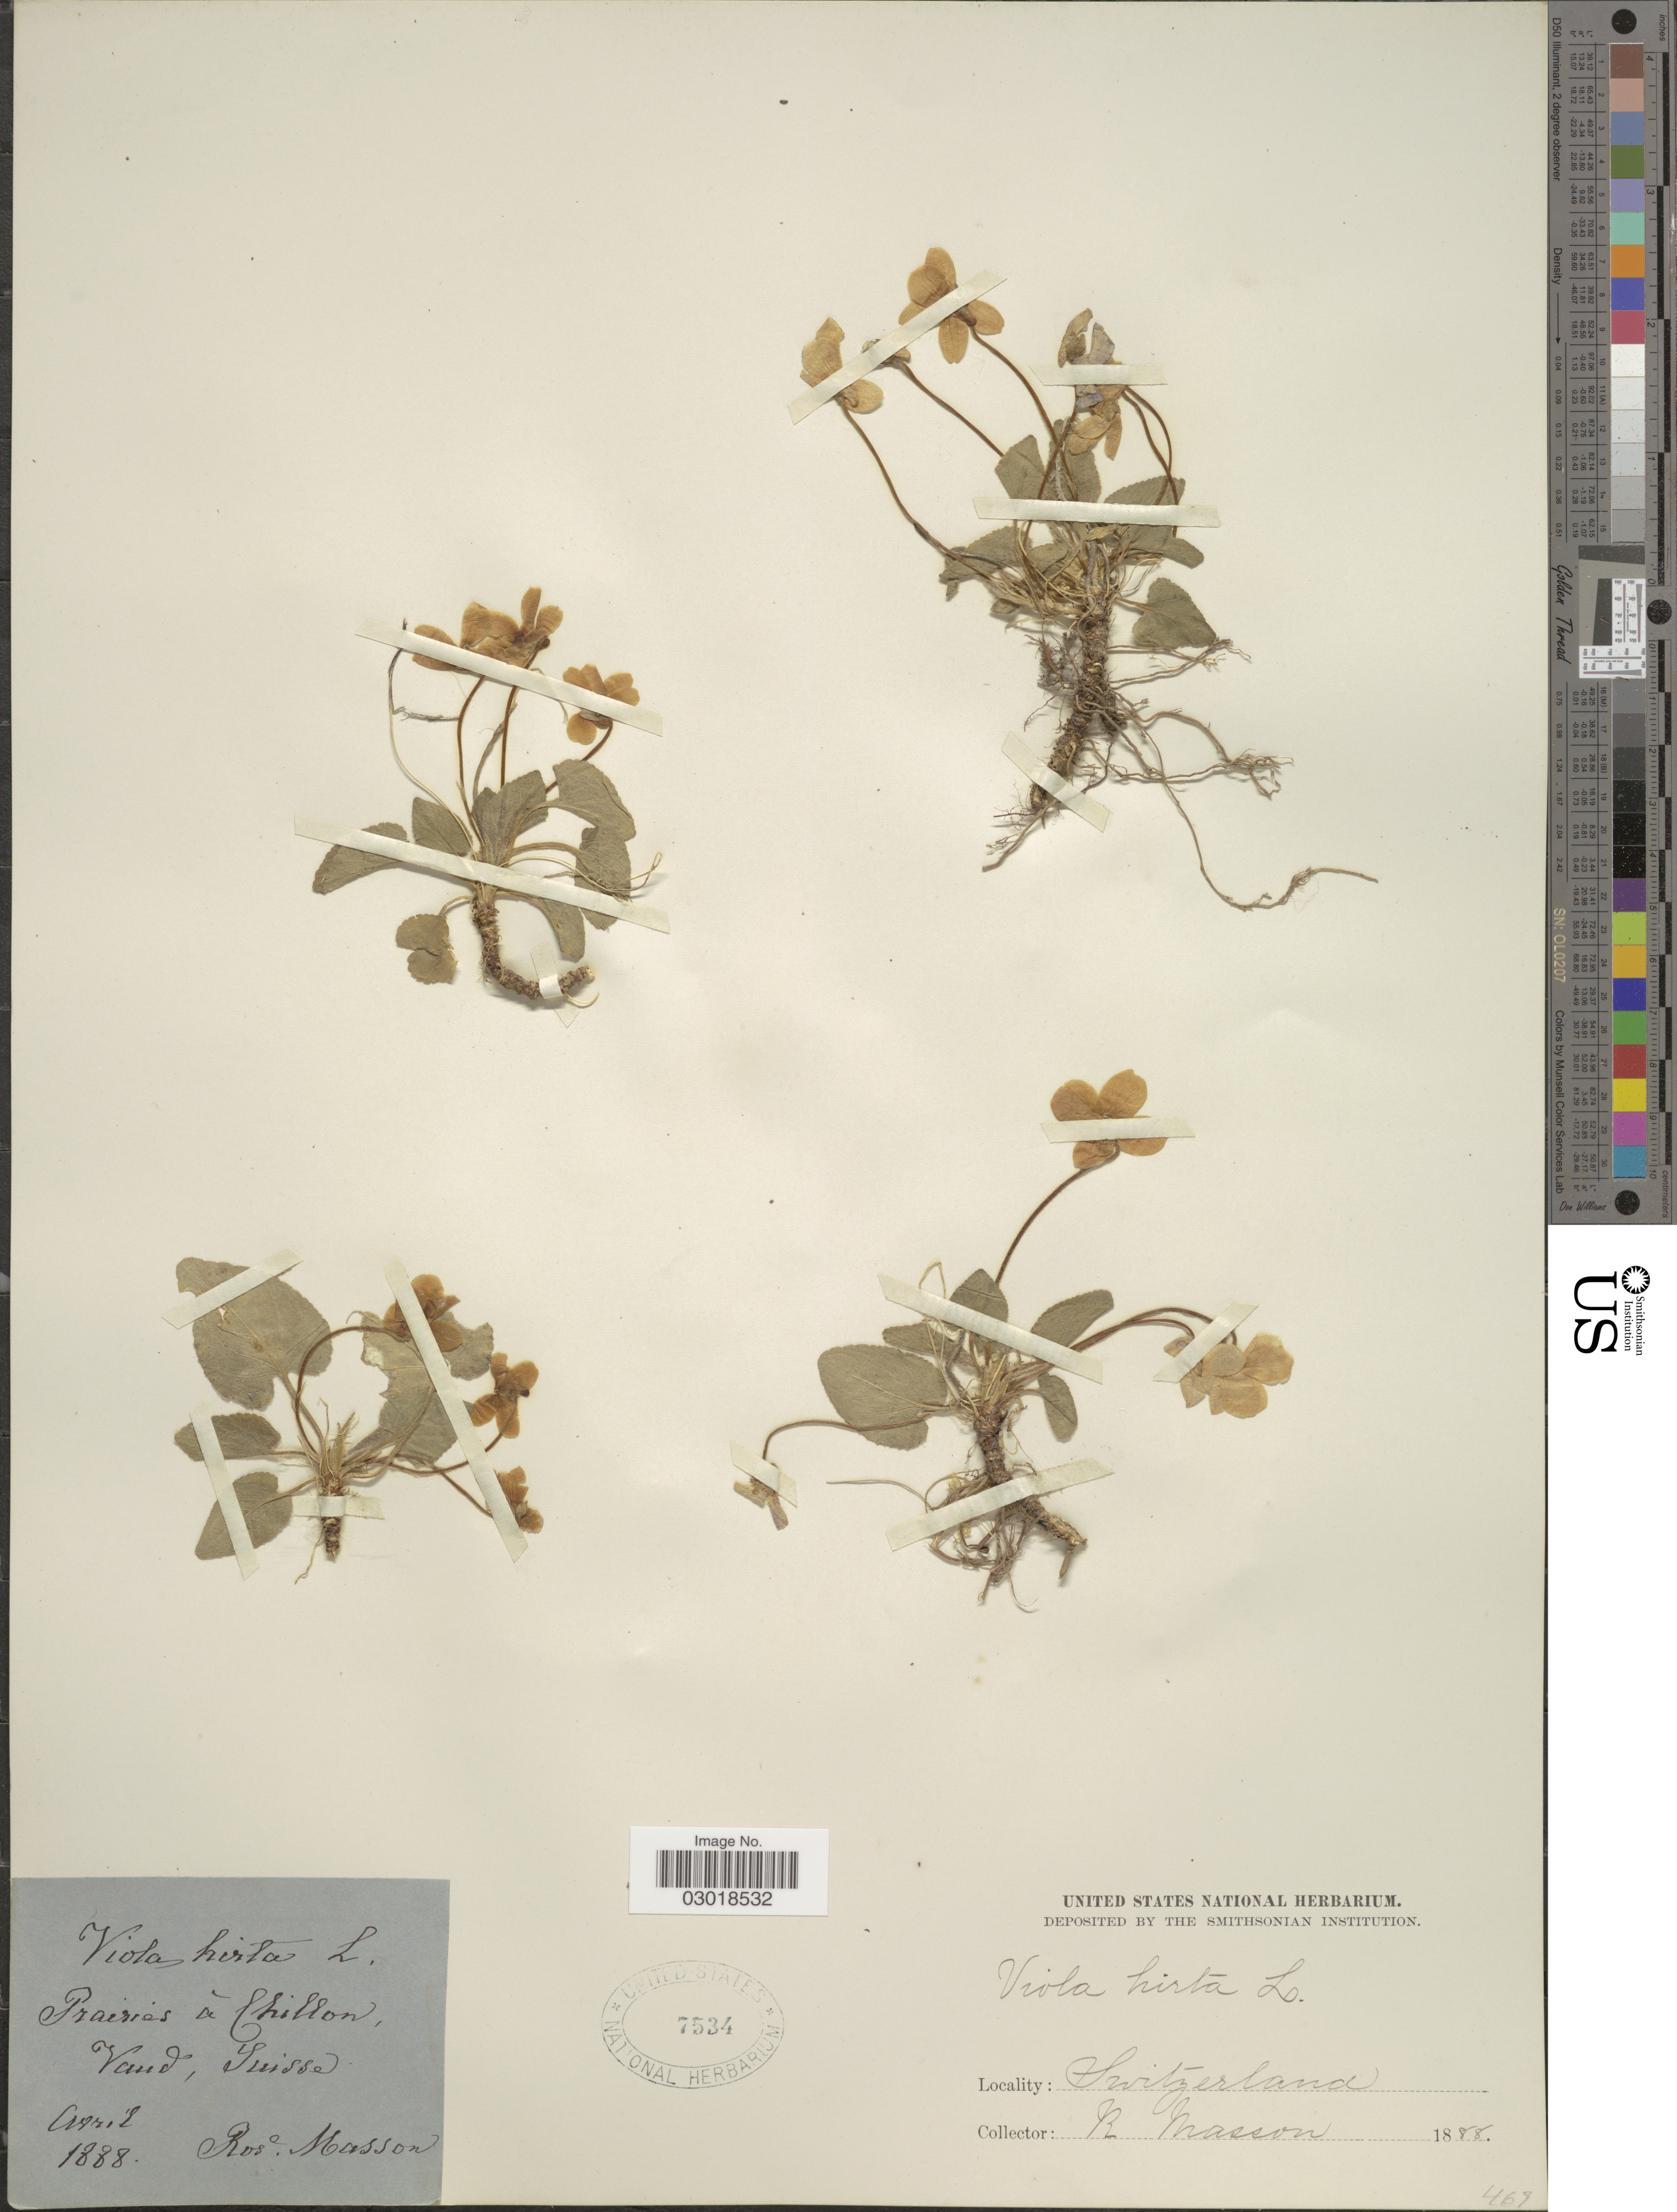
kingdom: Plantae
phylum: Tracheophyta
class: Magnoliopsida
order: Malpighiales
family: Violaceae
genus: Viola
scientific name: Viola hirta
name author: L.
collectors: R. Masson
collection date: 1888-04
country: Switzerland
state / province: Vaud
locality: Prairies á Chillon, Suisse.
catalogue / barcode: US 7534